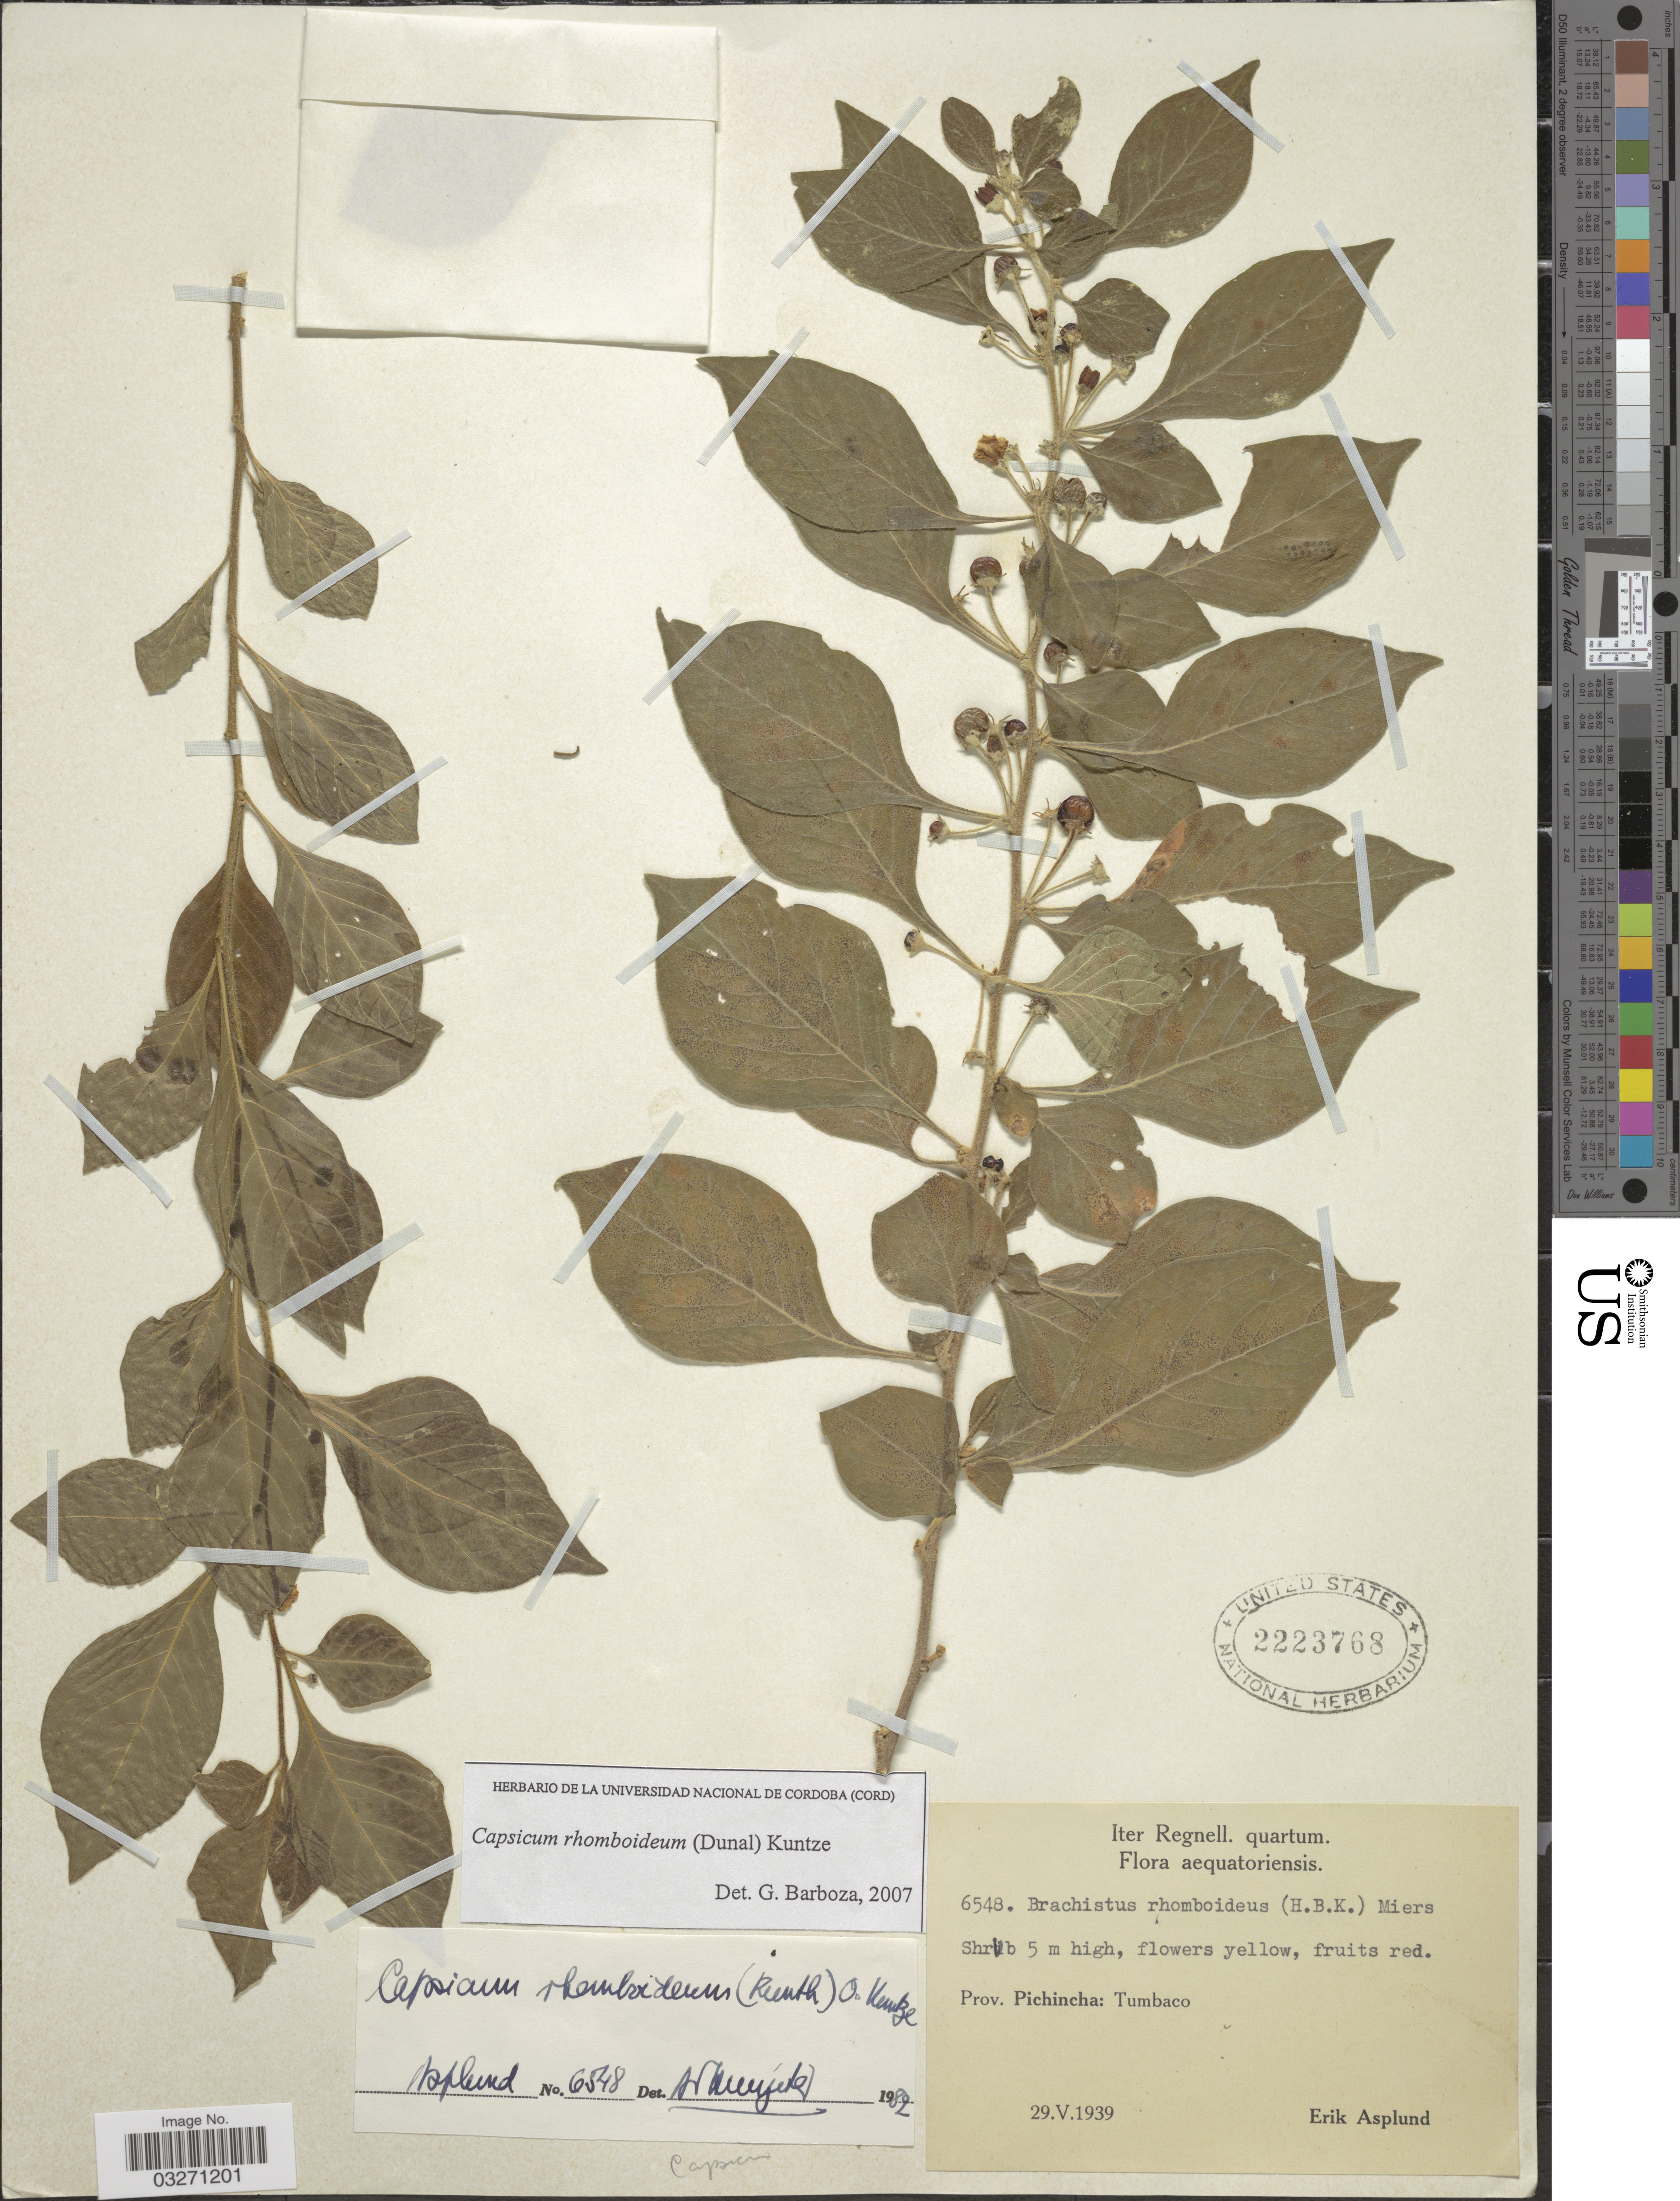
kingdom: Plantae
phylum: Tracheophyta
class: Magnoliopsida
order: Solanales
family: Solanaceae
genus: Capsicum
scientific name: Capsicum rhomboideum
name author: (Humb. & Bonpl. ex Dunal) Kuntze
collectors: E. Asplund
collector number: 6548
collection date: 1939-05-29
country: Ecuador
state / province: Pichincha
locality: Aequatoriensis, Tumbaco.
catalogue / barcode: US 2223768